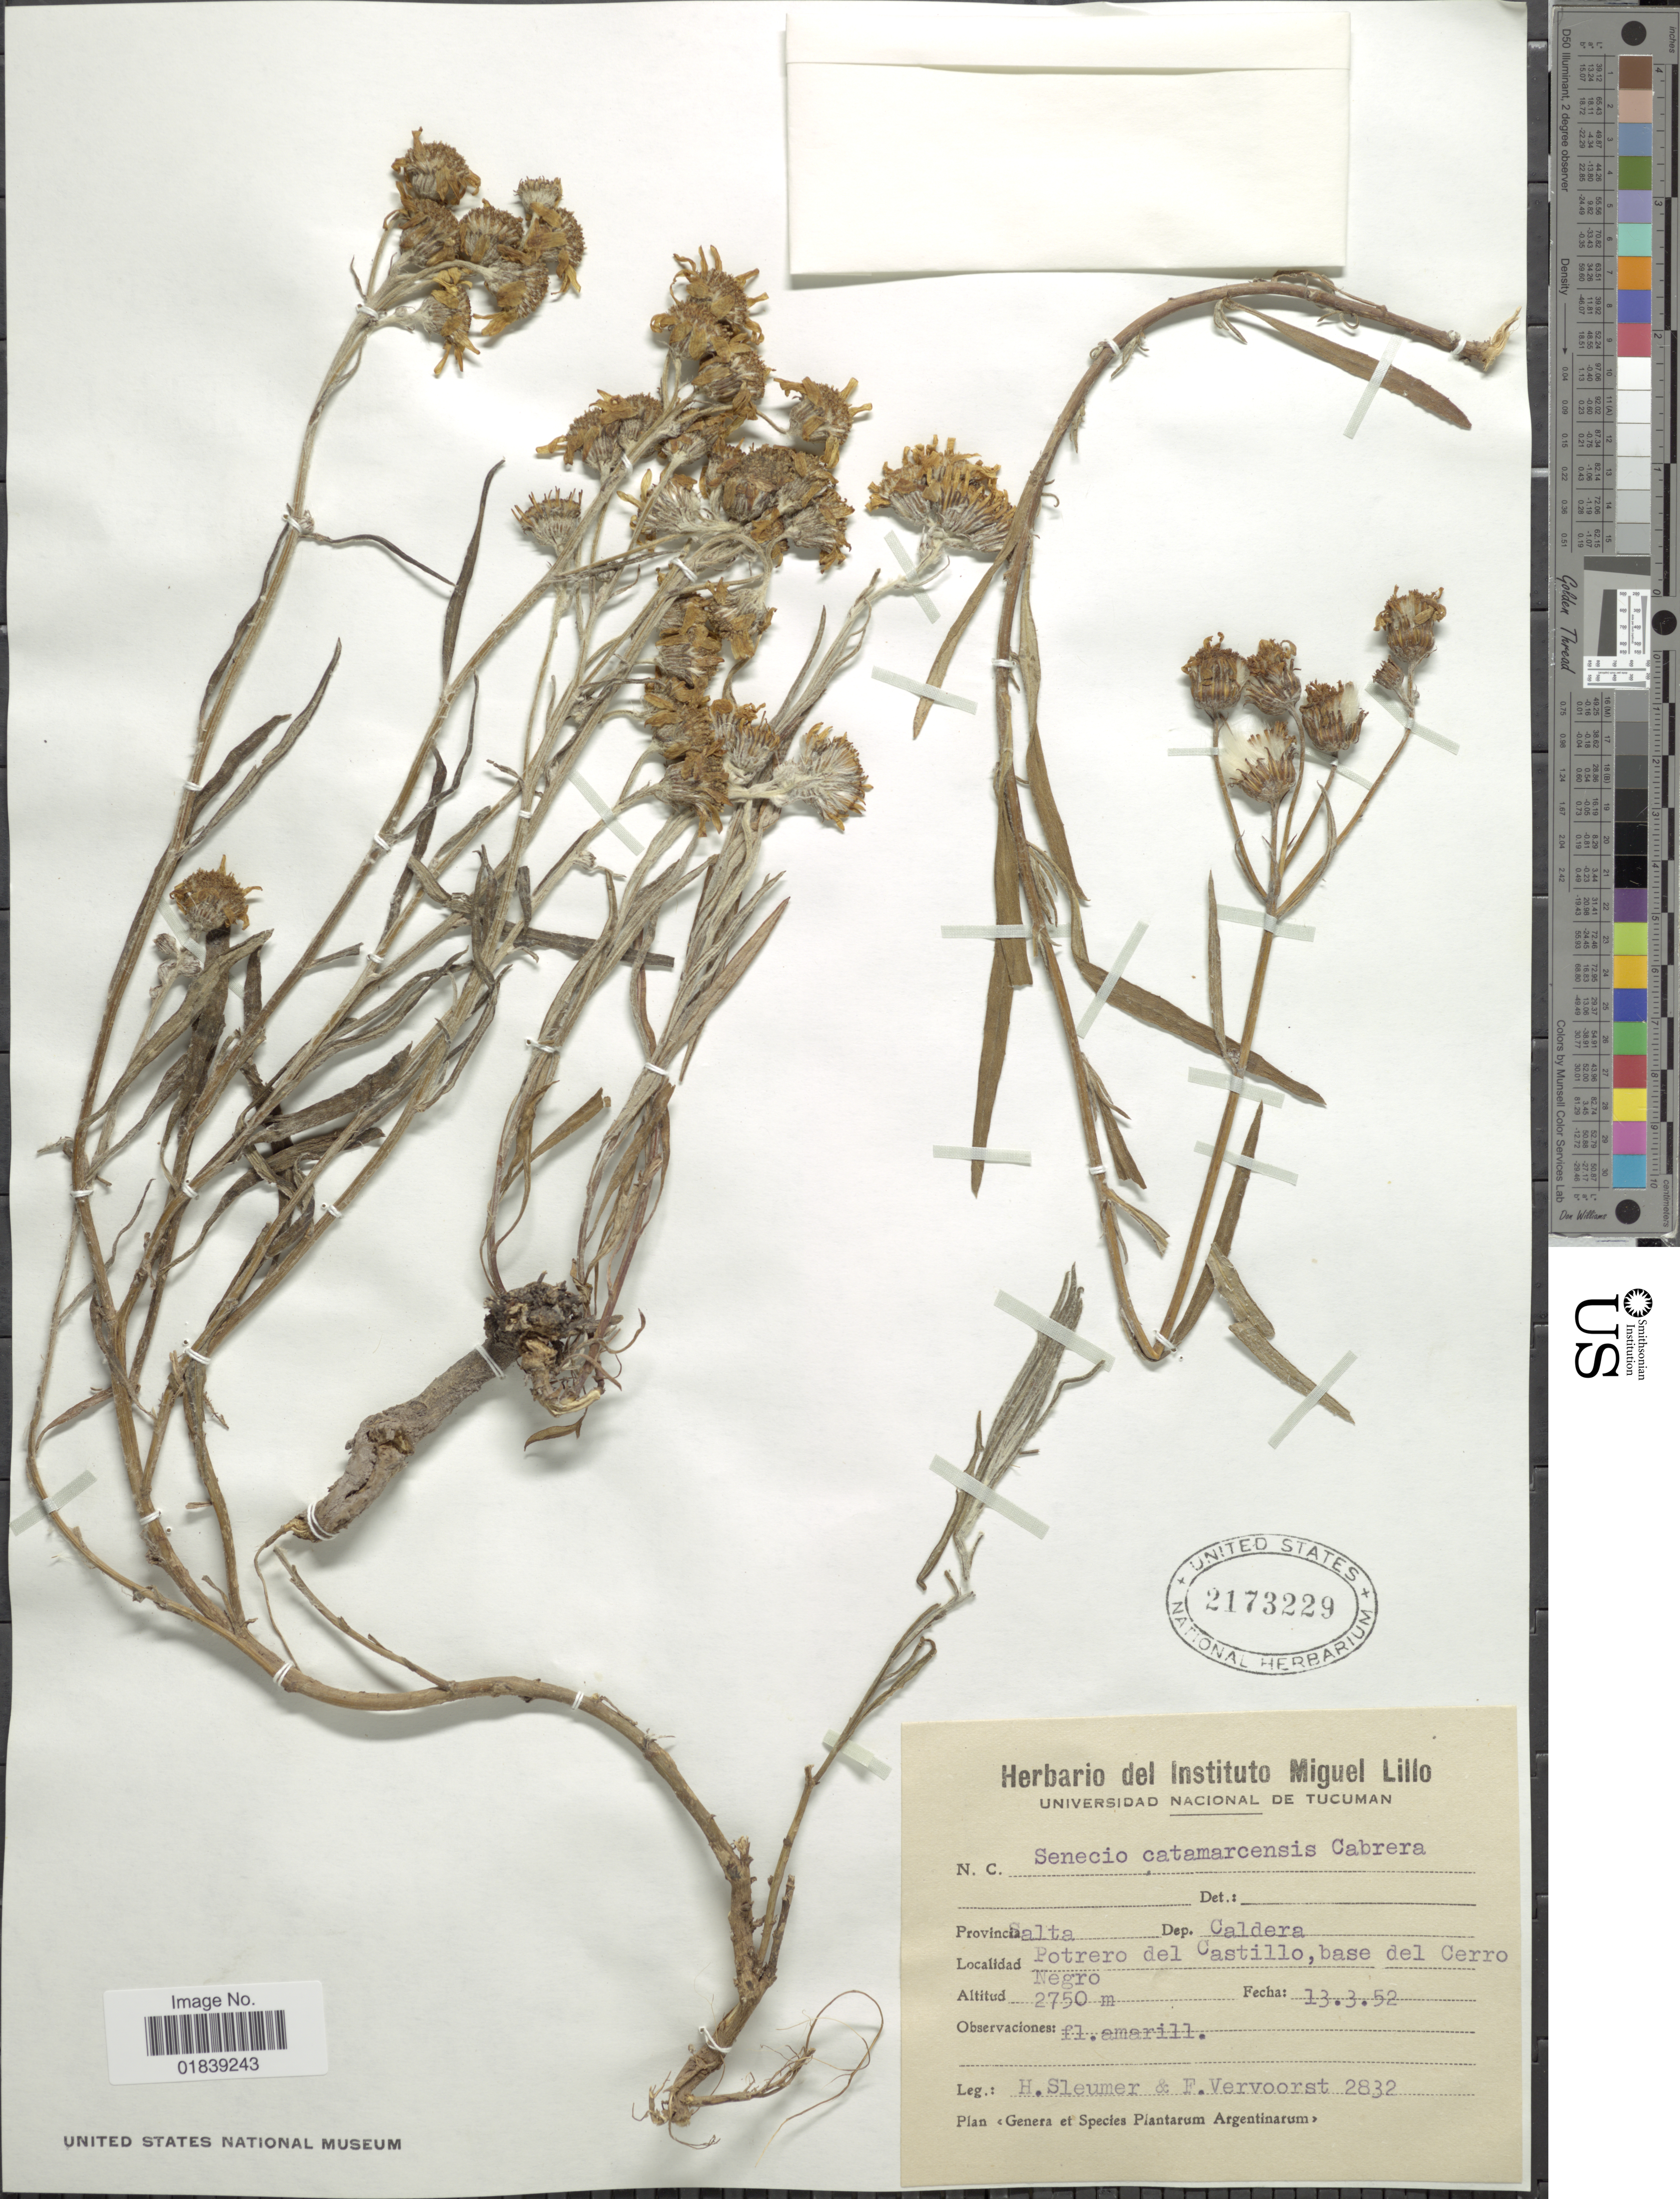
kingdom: Plantae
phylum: Tracheophyta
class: Magnoliopsida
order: Asterales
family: Asteraceae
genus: Senecio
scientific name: Senecio catamarcensis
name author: Cabrera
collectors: H. O. Sleumer & F. Vervoorst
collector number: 2832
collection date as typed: Transcribed d/m/y: 13/3/52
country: Argentina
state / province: Salta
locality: Dep. Caldera, Potrero del Castillo, base del Cerro Negro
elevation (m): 2750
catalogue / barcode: US 2173229